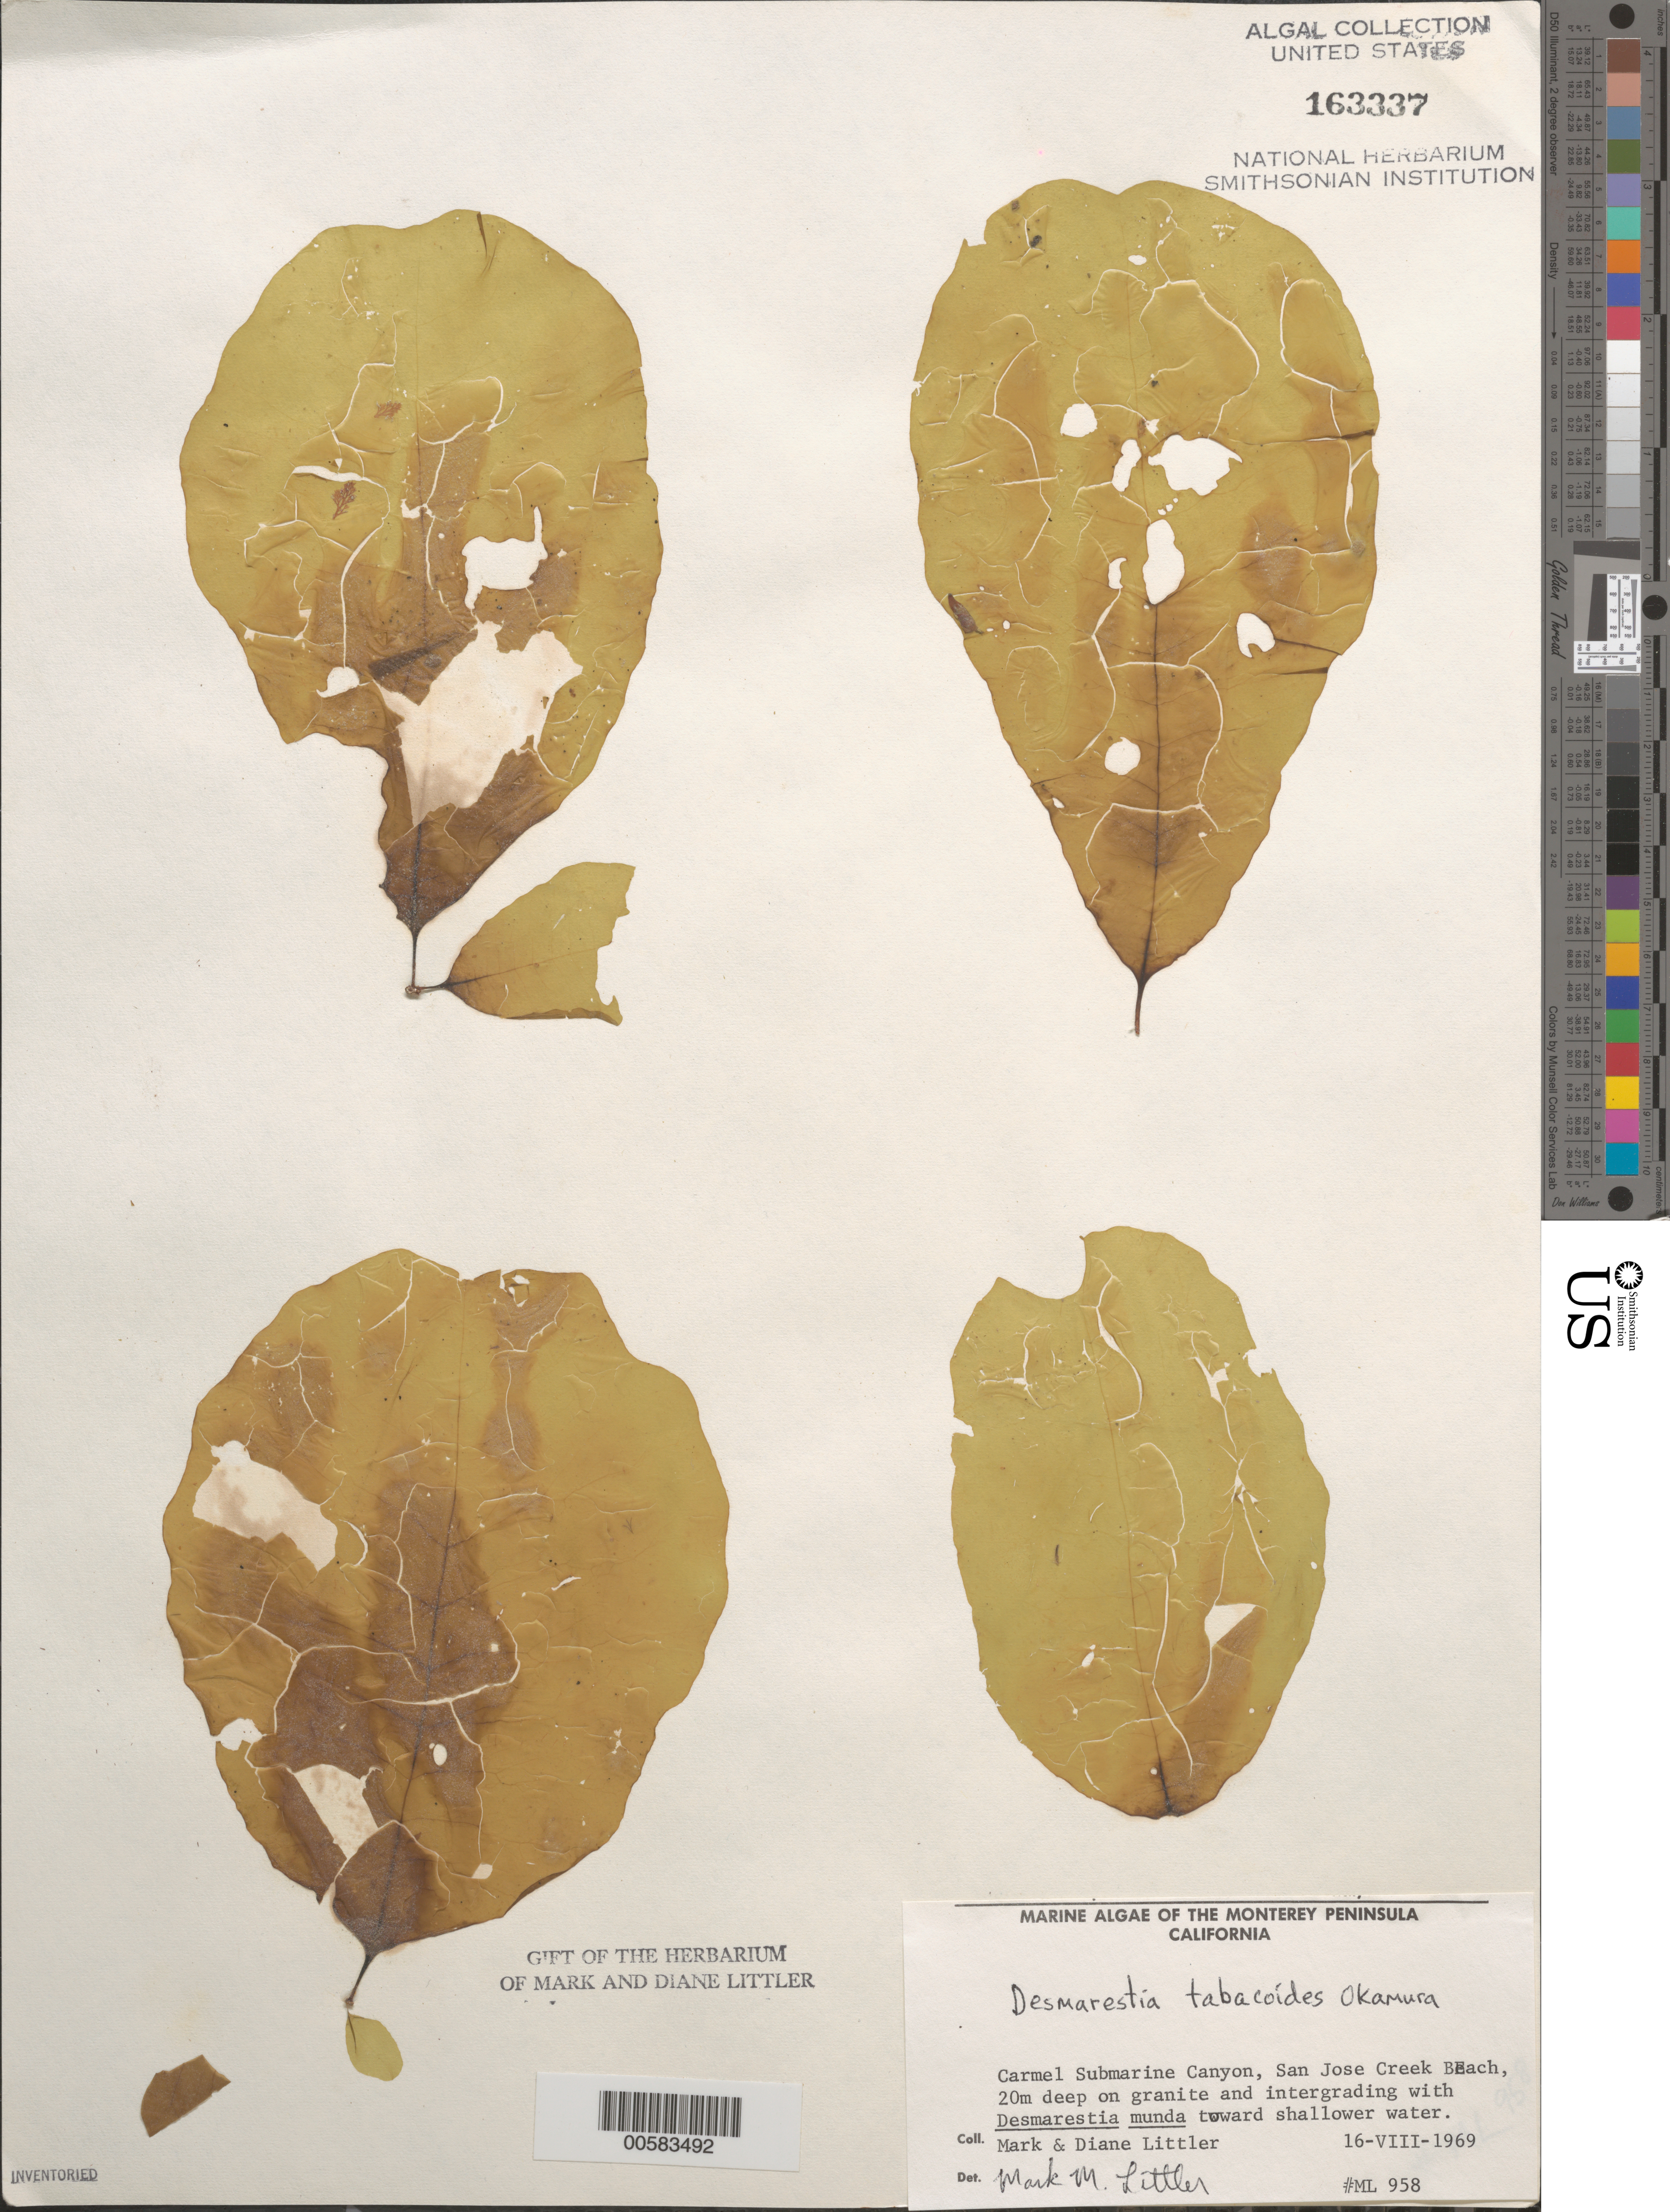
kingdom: Chromista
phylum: Ochrophyta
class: Phaeophyceae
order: Desmarestiales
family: Desmarestiaceae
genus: Desmarestia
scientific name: Desmarestia tabacoides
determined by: Littler, M. M.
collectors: M. M. Littler & D. S. Littler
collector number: ML 958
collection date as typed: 16 Aug 1969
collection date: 1969-08-16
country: United States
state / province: California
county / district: Monterey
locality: Carmel Submarine Canyon, San Jose Creek Beach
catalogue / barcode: US 163337